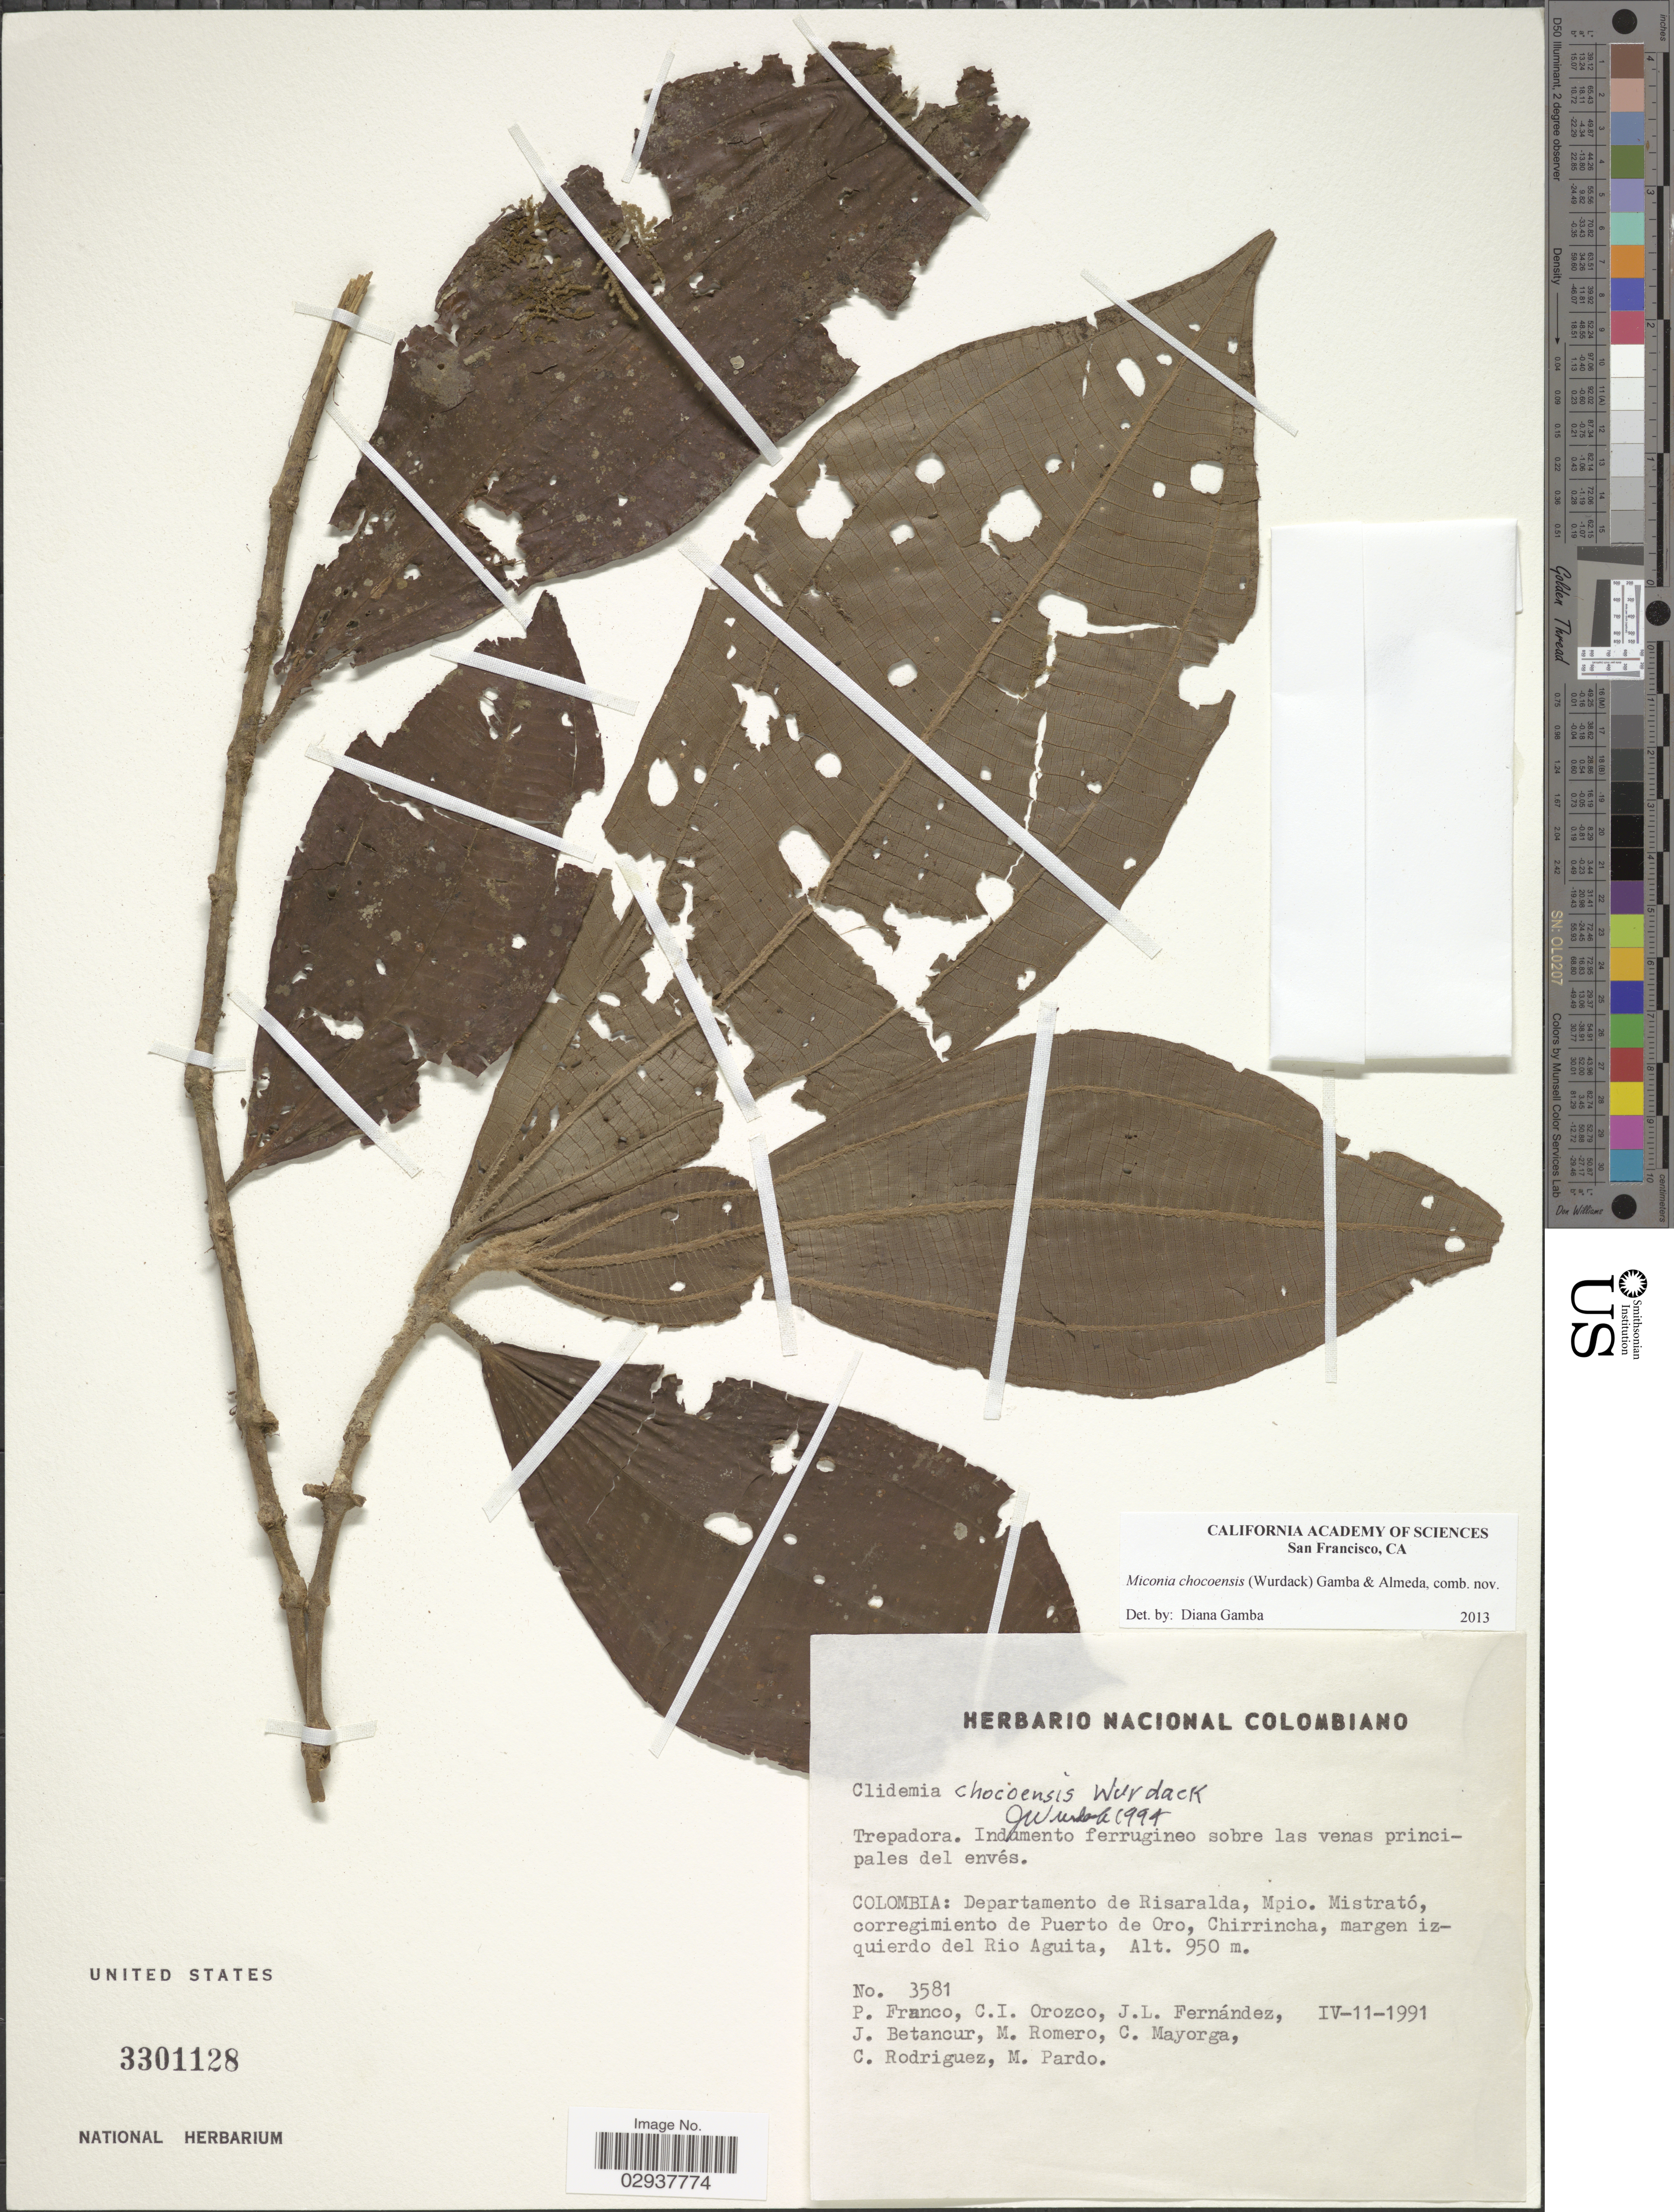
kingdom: Plantae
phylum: Tracheophyta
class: Magnoliopsida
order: Myrtales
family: Melastomataceae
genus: Miconia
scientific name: Miconia chocoensis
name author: (Wurdack) Gamba & Almeda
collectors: P. Franco, C. I. Orozco, J. Fernández, J. Betancur & et al.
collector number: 3581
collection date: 1991-04-11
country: Colombia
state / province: Risaralda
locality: Departamento de Risaralda, Mpio. Mistrató, corregimiento de Puerto de Oro, Chirrincha, margen izquierdo del Rio Aguita.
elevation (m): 950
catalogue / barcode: US 3301128